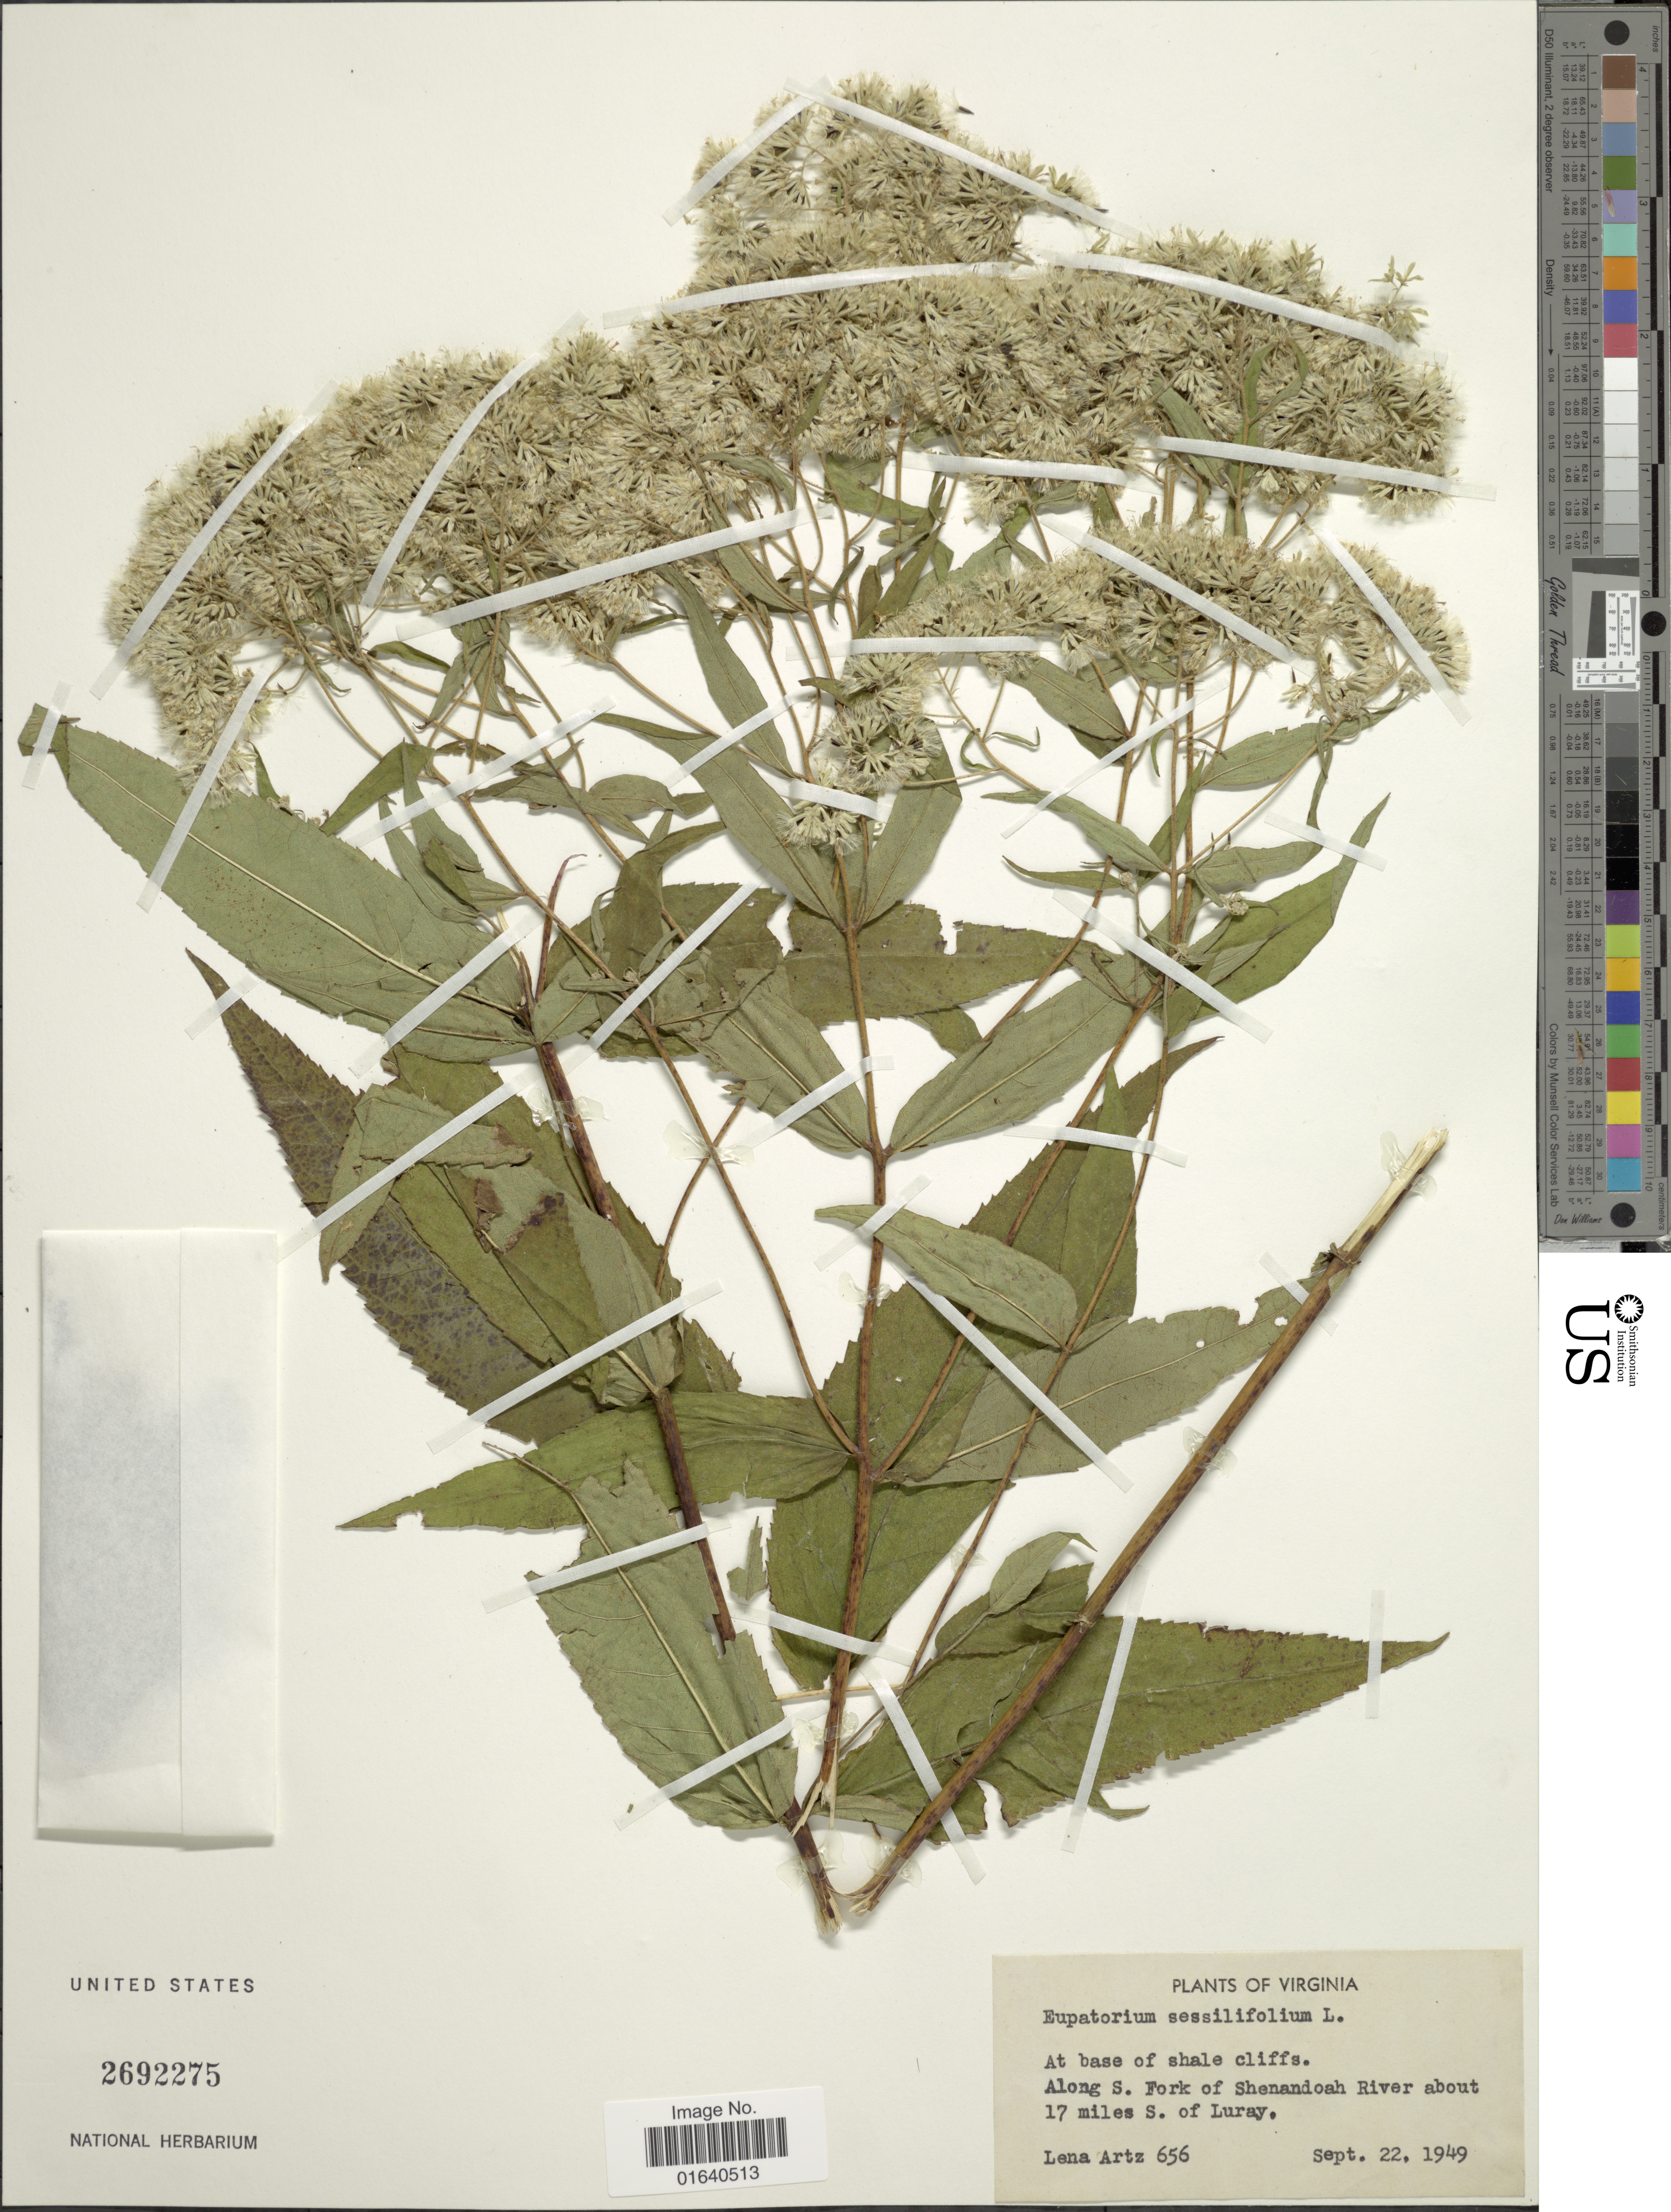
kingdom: Plantae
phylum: Tracheophyta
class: Magnoliopsida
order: Asterales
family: Asteraceae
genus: Eupatorium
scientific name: Eupatorium sessilifolium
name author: L.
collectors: L. Artz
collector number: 656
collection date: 1949-09-22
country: United States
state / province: Virginia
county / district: Page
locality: At base of shale cliffs. Along S. Fork of Shenandoah River about 17 miles S. Luray. Along left bank of S. Fork of Shen. River at base of shale bank about 17 mi south of Luray. Near Lauderback's farm - only conspicuous shale bank along S. of Shen. River. Page Co.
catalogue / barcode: US 2692275